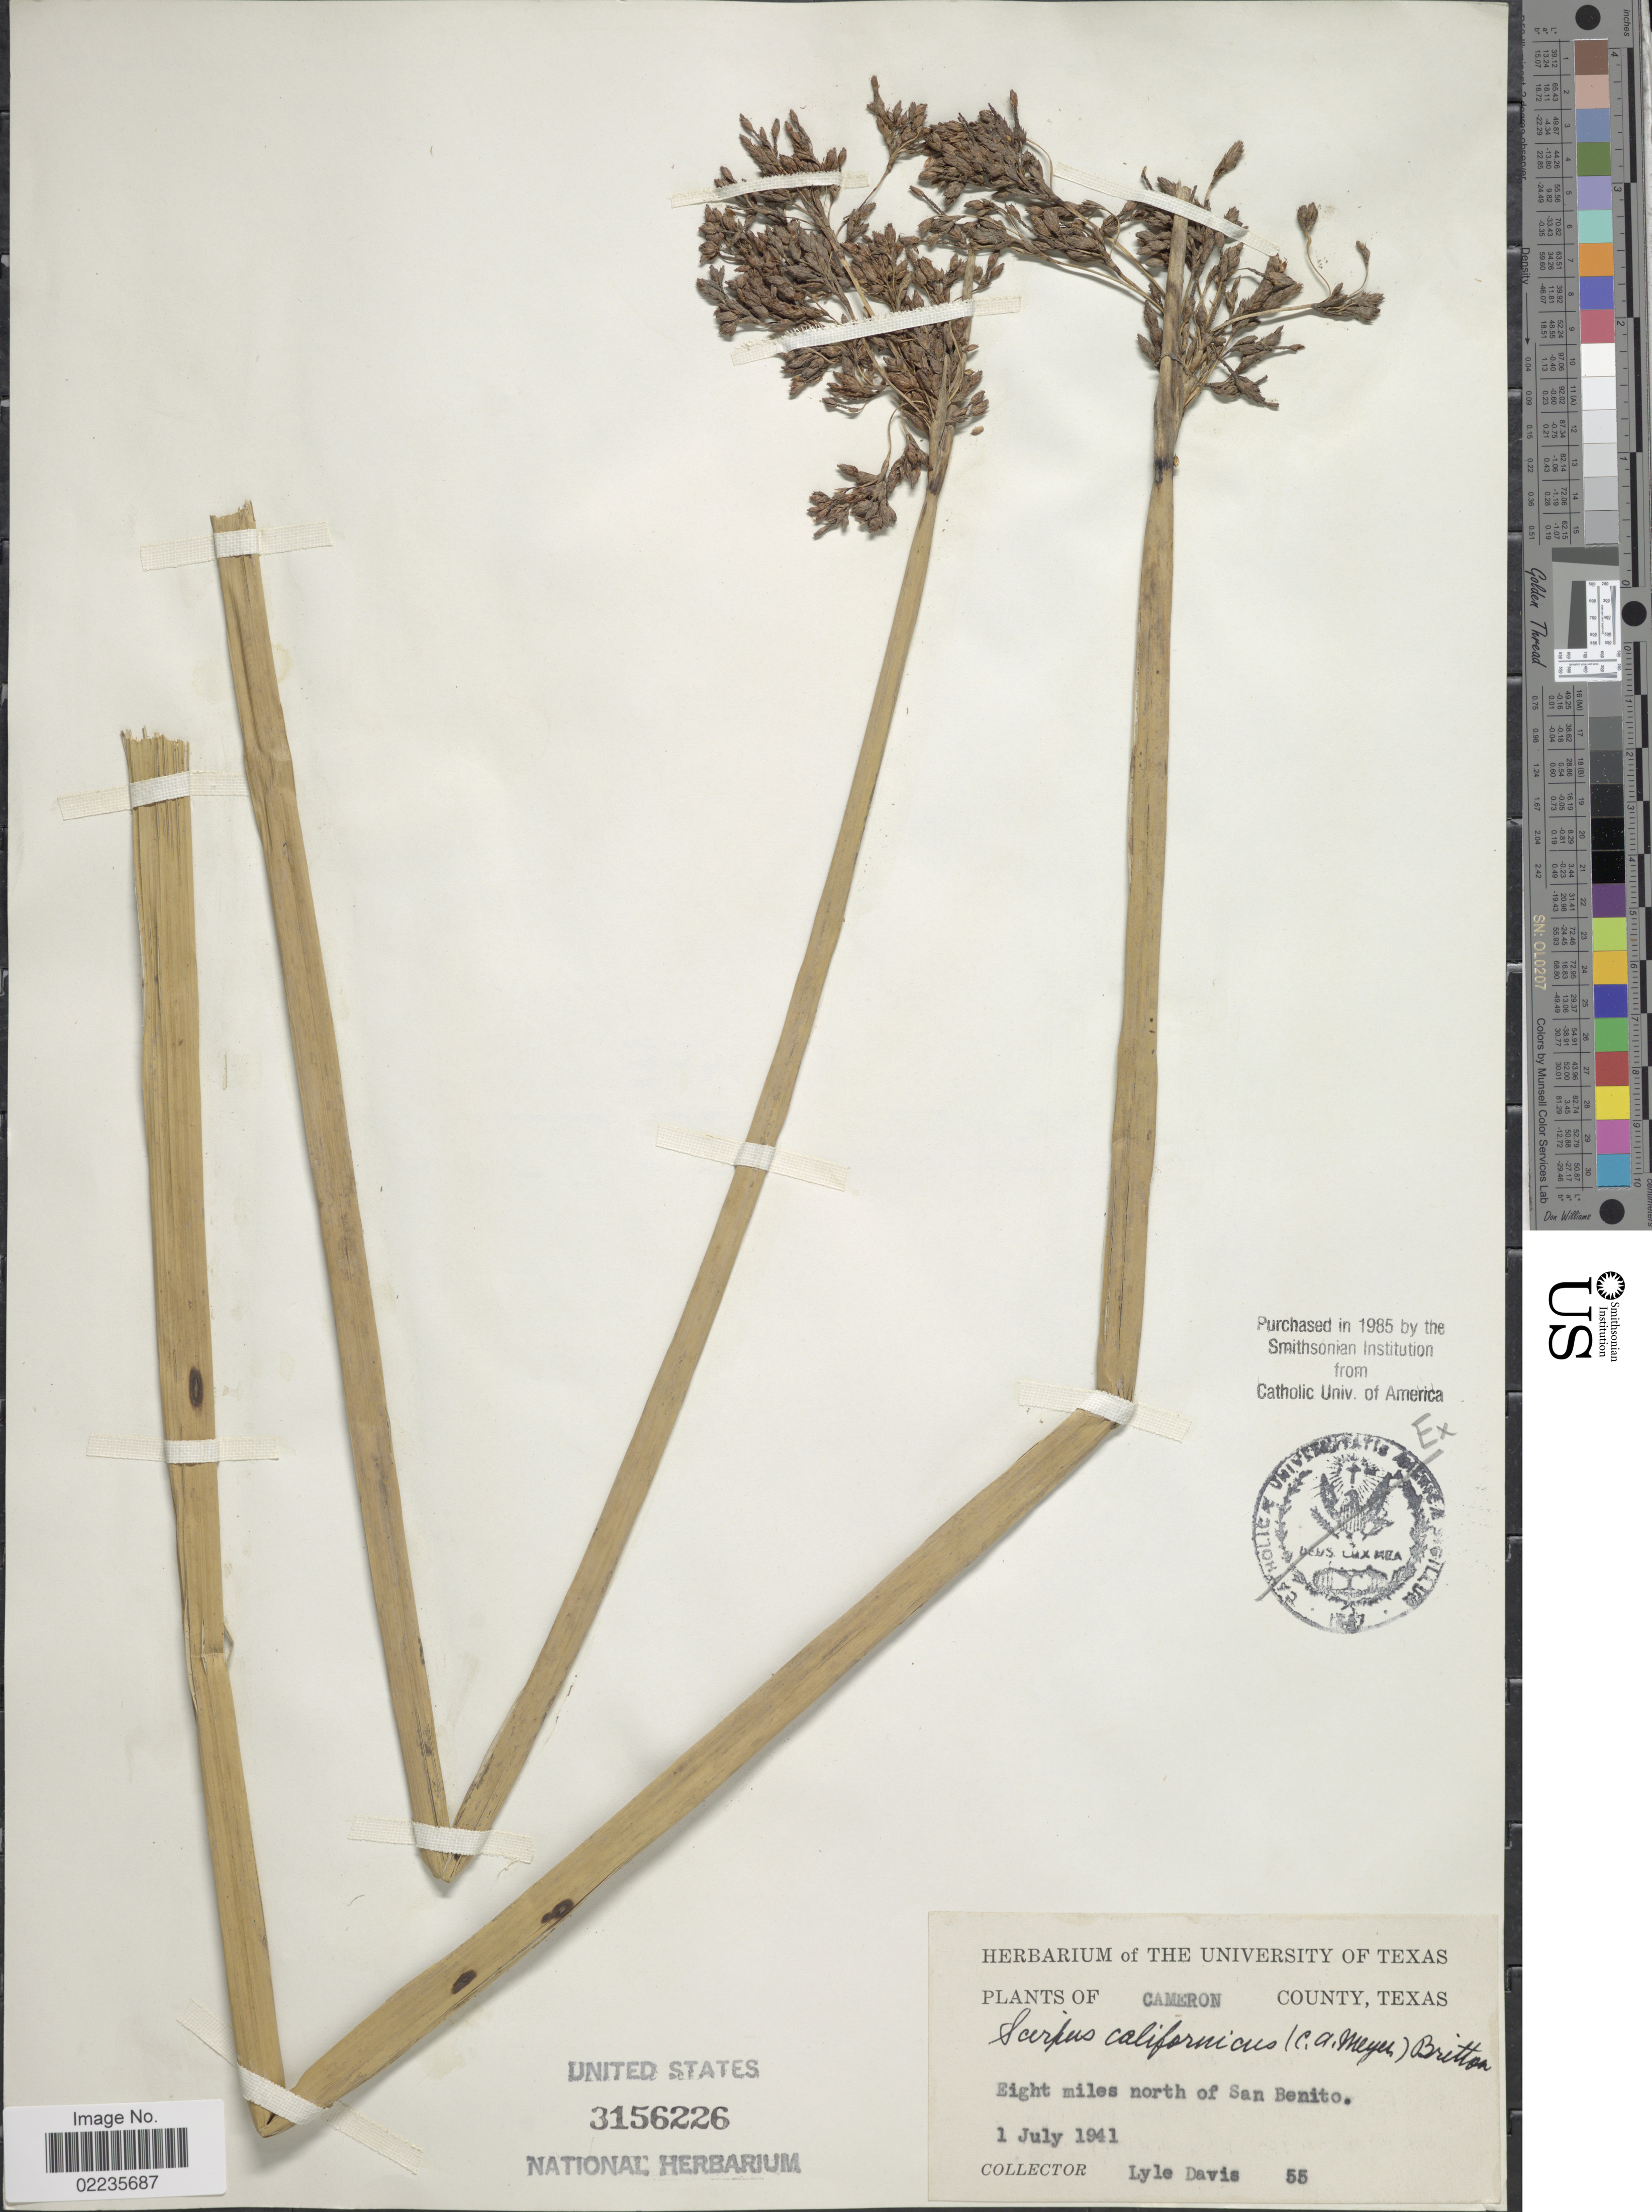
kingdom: Plantae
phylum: Tracheophyta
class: Liliopsida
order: Poales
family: Cyperaceae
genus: Schoenoplectus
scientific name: Schoenoplectus californicus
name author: (C.A. Mey.) Soják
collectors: L. Davis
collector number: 55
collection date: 1941-07-01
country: United States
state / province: Texas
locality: Cameron County, Texas, Eight miles north of San Benito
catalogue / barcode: US 3156226